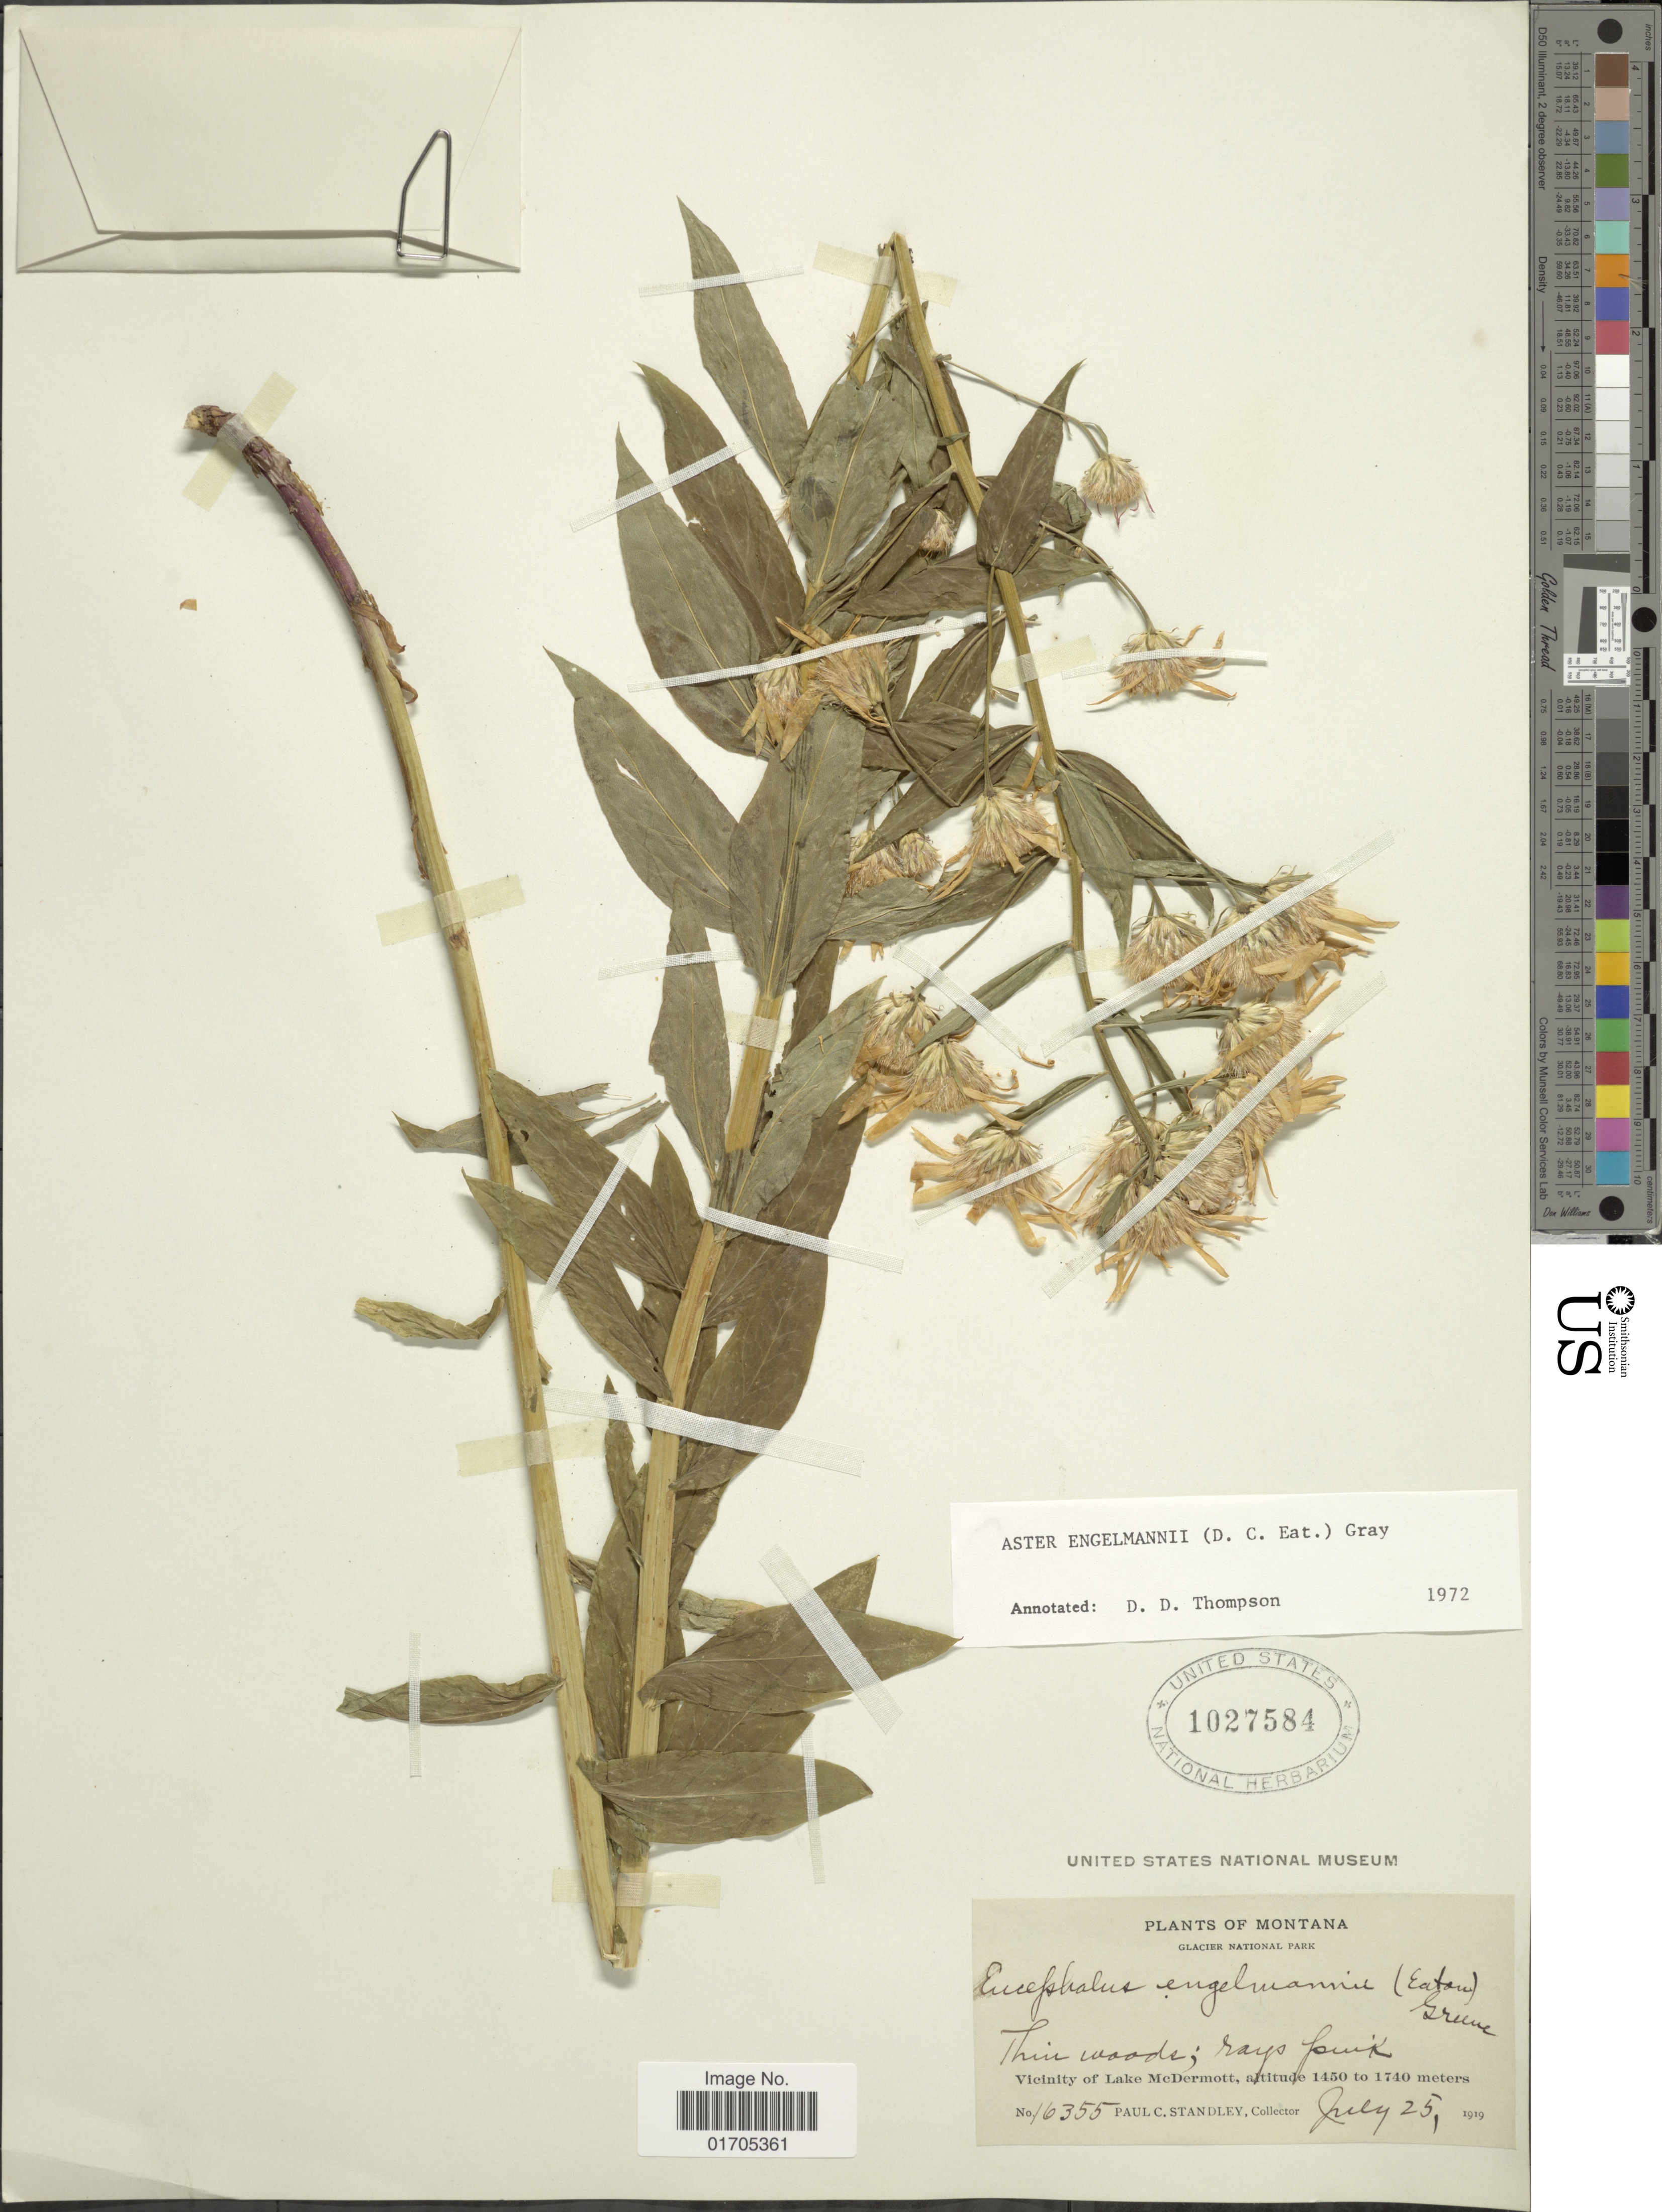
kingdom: Plantae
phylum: Tracheophyta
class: Magnoliopsida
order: Asterales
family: Asteraceae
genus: Eucephalus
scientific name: Eucephalus engelmannii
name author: (D.C. Eaton) Greene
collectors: P. C. Standley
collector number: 16355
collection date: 1919-07-25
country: United States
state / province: Montana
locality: Montana. Glacier National Park. Vicinity of Lake McDermott.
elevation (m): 1450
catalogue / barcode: US 1027584